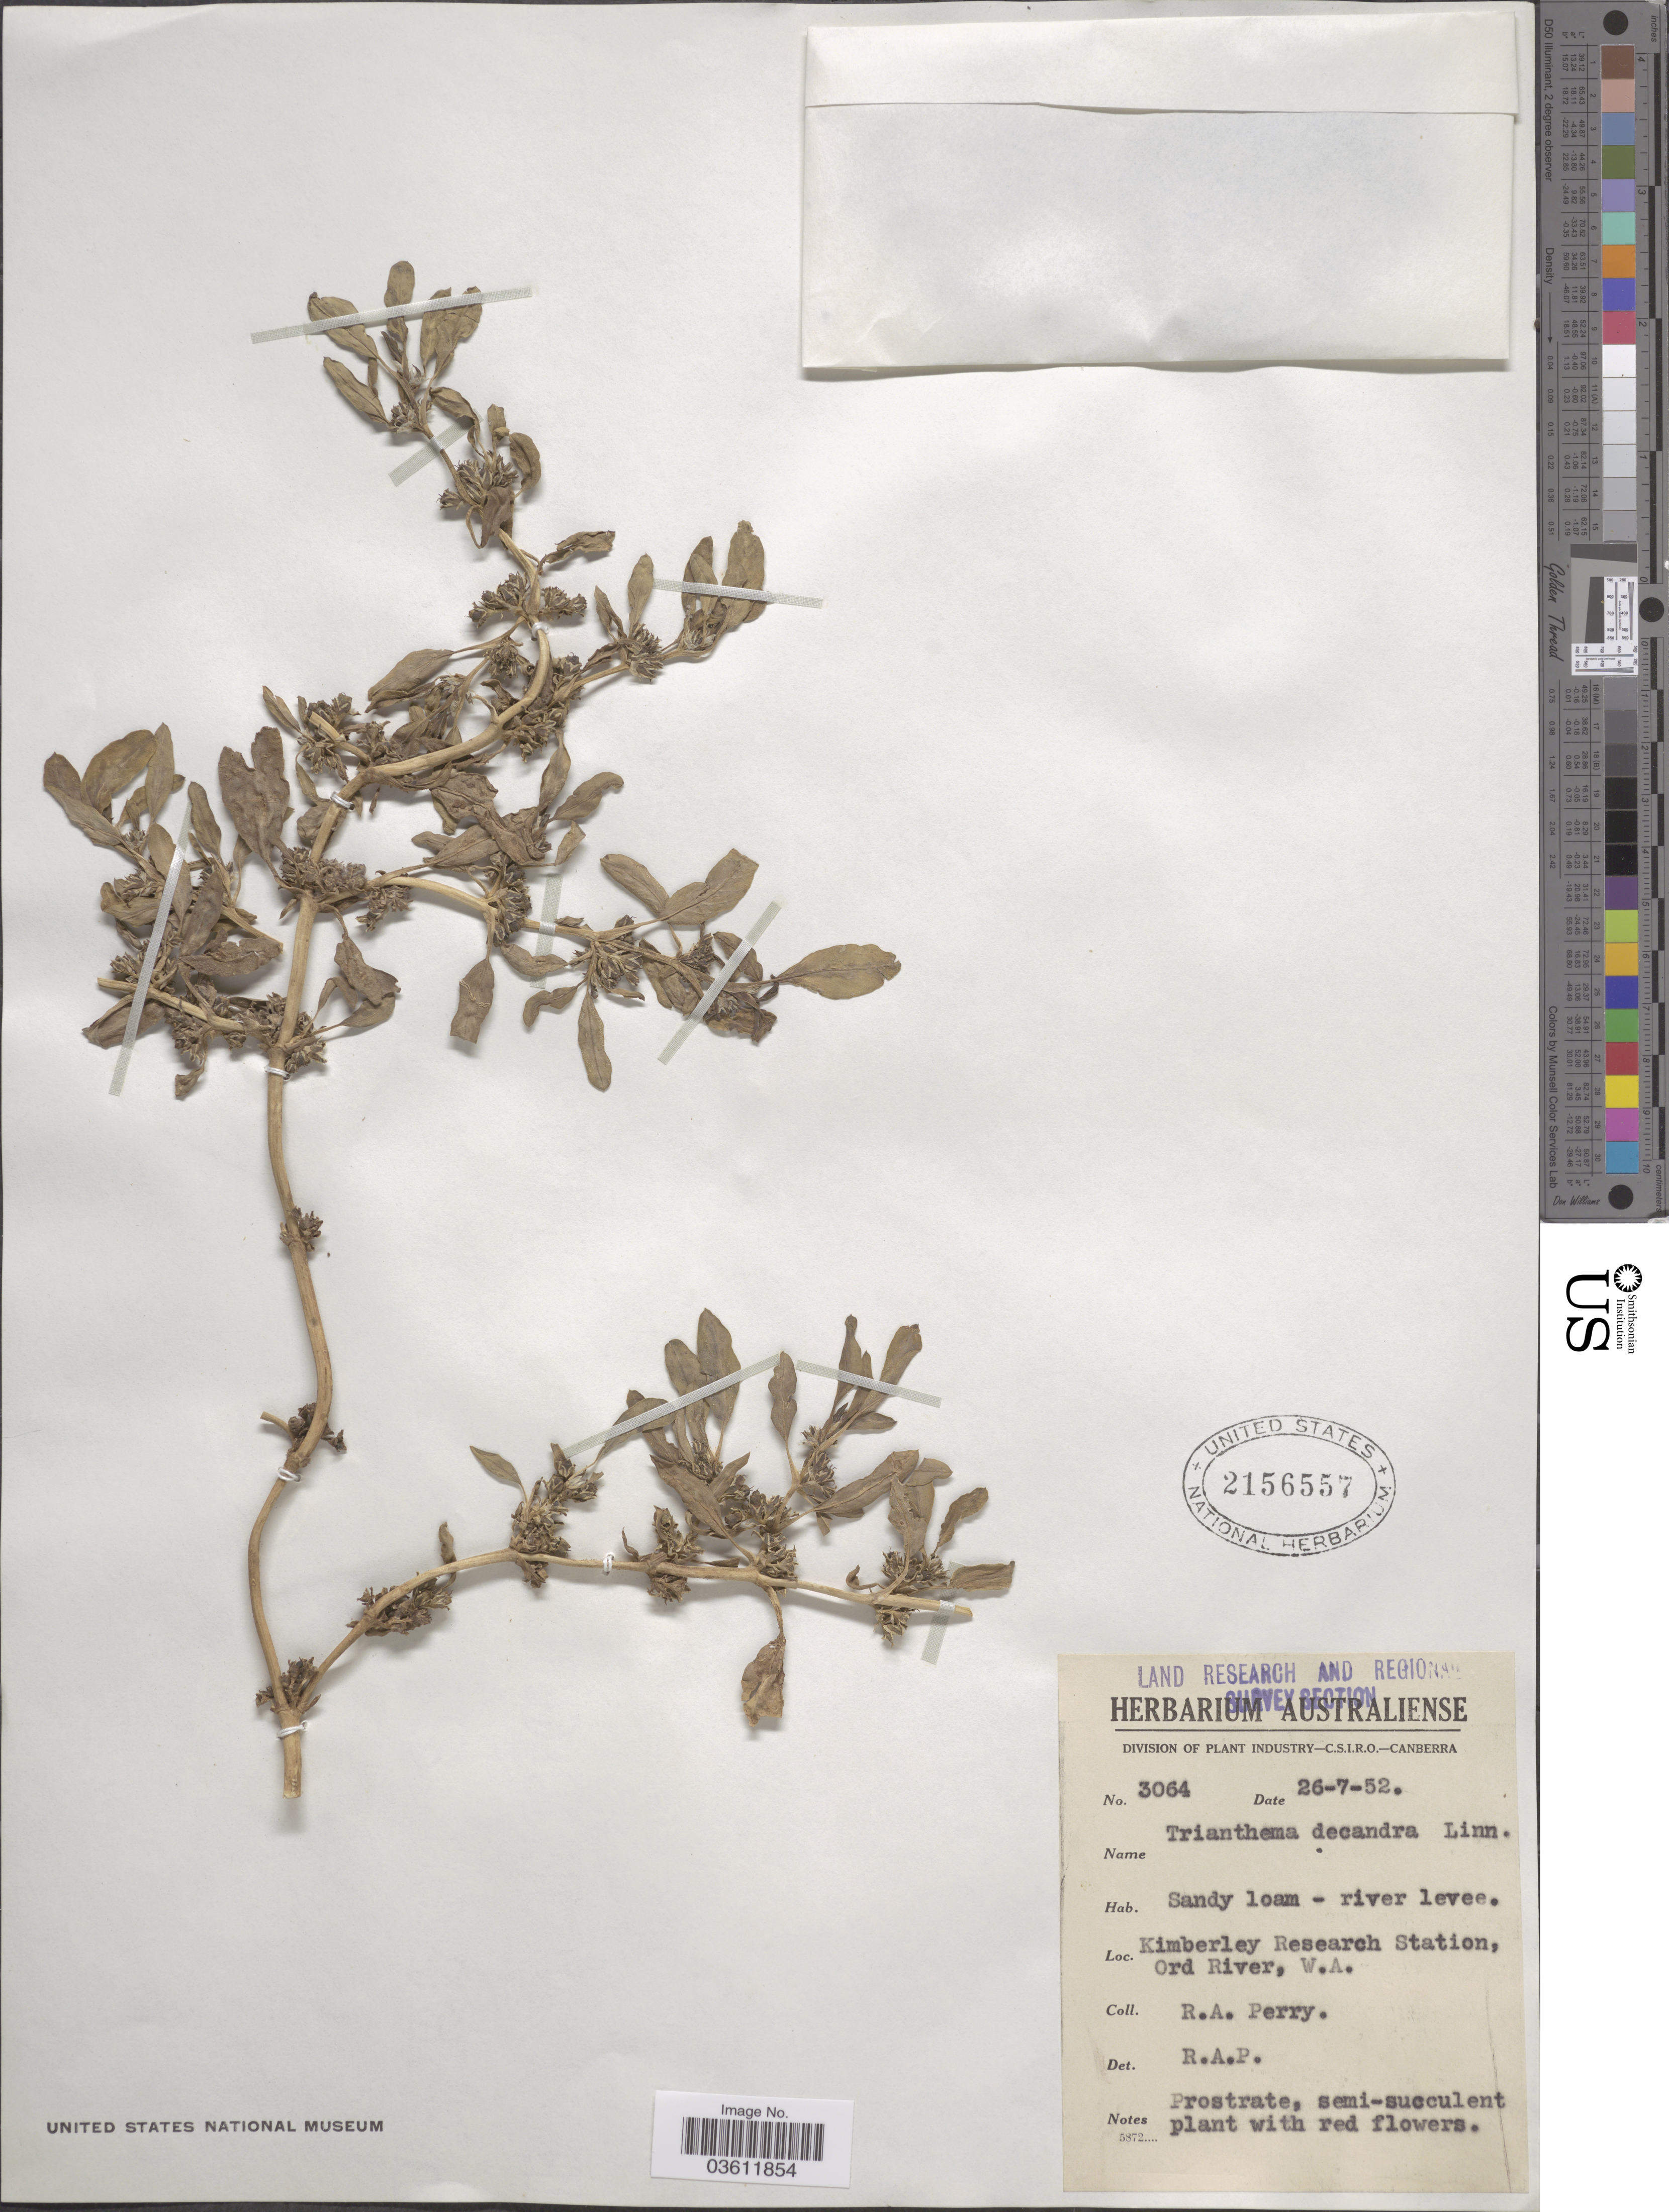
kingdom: Plantae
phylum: Tracheophyta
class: Magnoliopsida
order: Caryophyllales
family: Aizoaceae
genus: Trianthema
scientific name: Trianthema decandrum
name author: L.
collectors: Perry, R. A.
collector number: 3064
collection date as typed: Transcribed d/m/y: 26/7/52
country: Australia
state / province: Western Australia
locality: Kimberley Research Station, Ord River.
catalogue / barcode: US 2156557